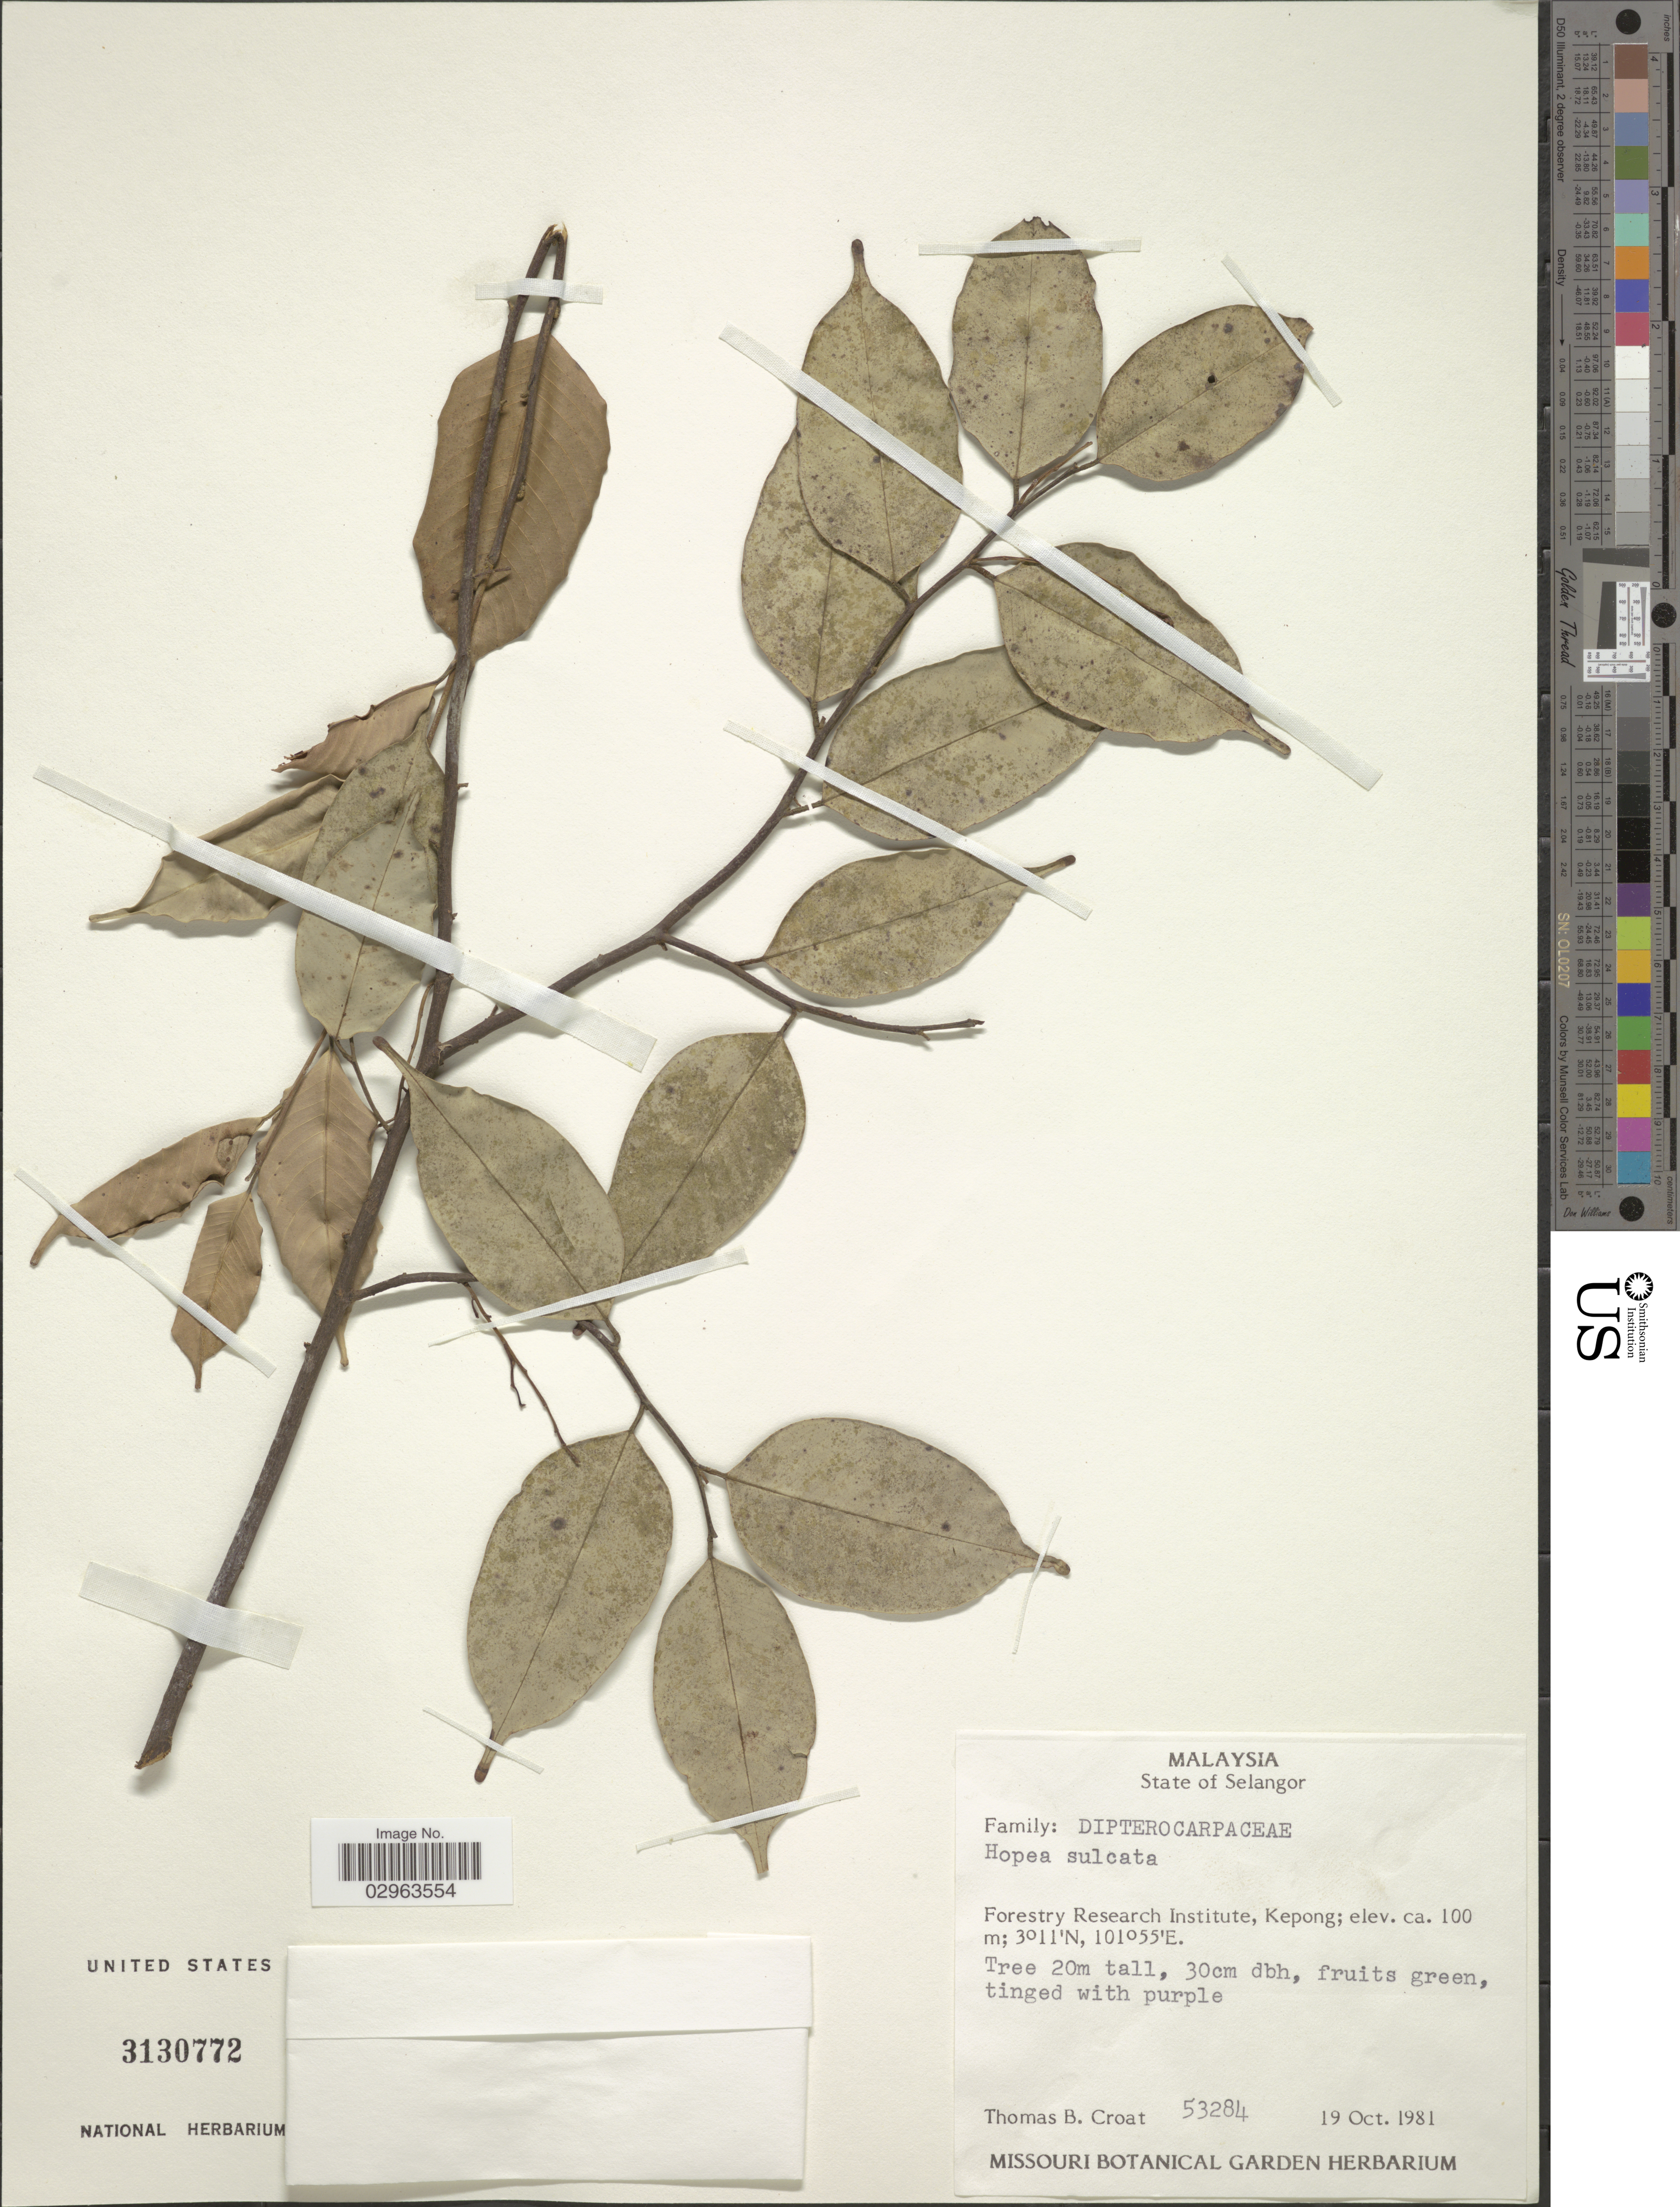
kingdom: Plantae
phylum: Tracheophyta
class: Magnoliopsida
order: Malvales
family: Dipterocarpaceae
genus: Hopea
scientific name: Hopea sulcata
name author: Symington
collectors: T. B. Croat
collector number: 53284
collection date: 1981-10-19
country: Malaysia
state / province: Selangor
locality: Forestry Research Institute, Kepong.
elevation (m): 100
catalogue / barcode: US 3130772